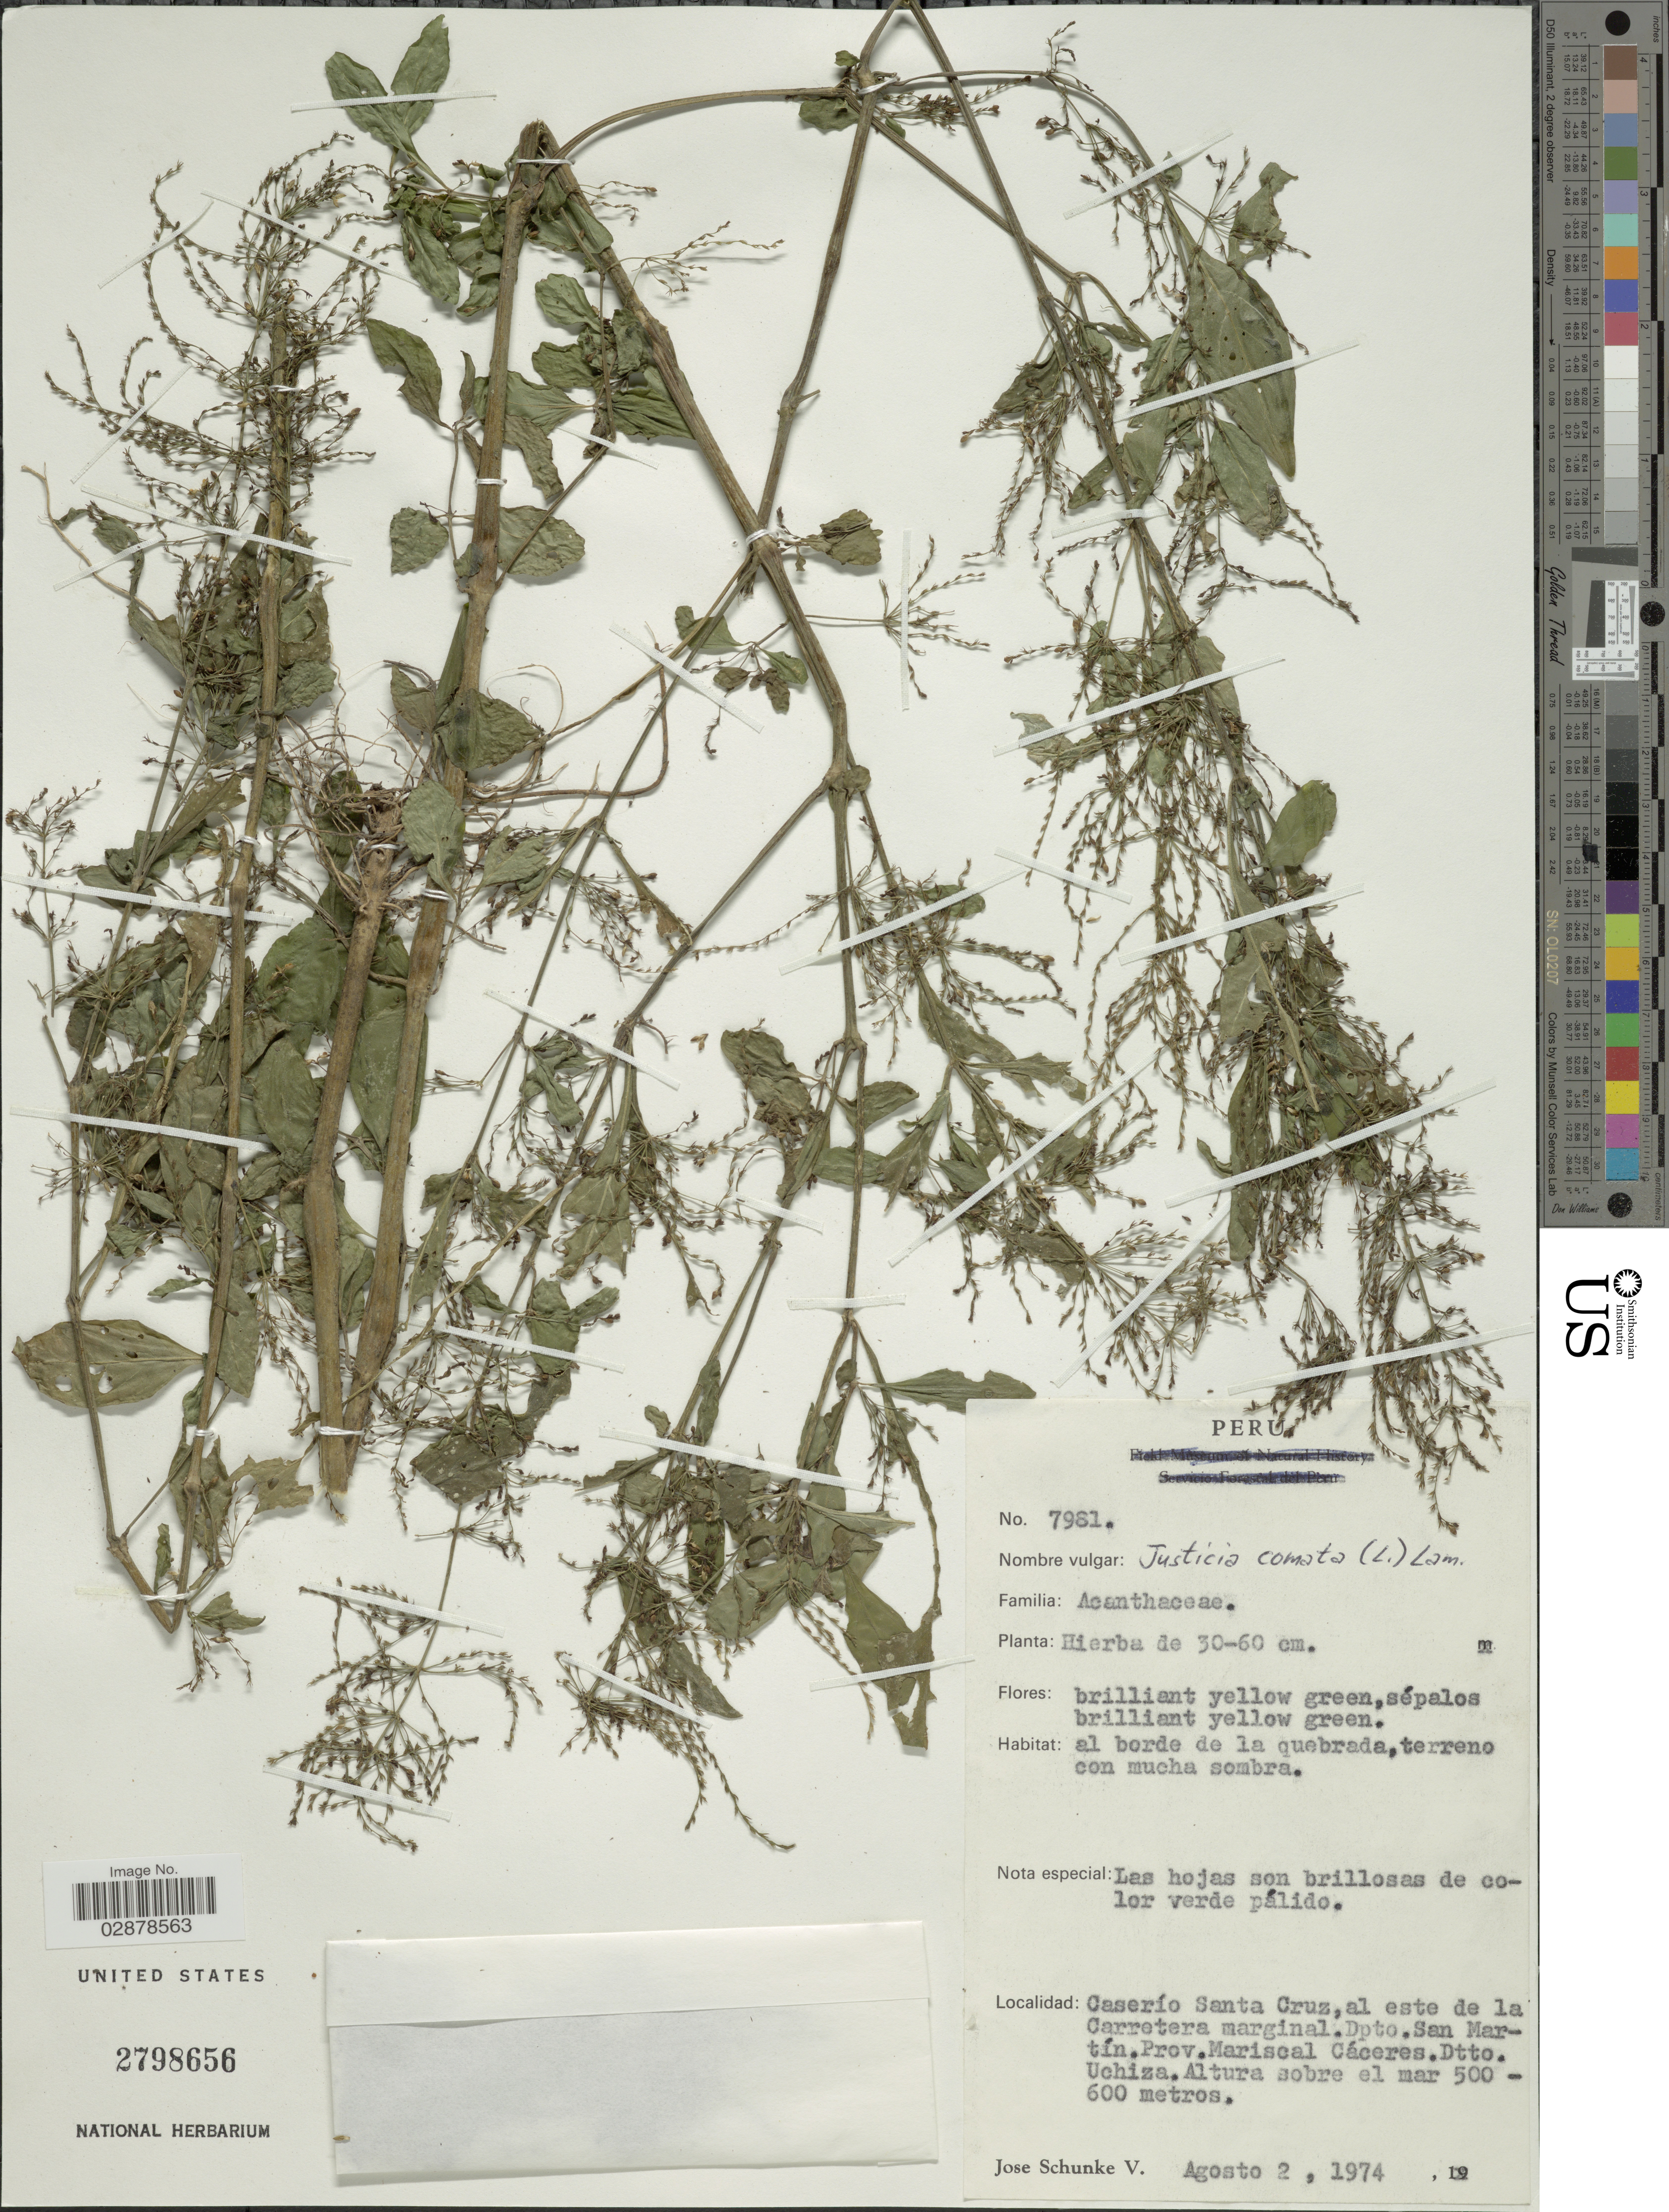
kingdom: Plantae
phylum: Tracheophyta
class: Magnoliopsida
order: Lamiales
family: Acanthaceae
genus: Justicia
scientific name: Justicia comata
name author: (L.) Lam.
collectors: J. Schunke Vigo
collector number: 7981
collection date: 1974-08-02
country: Peru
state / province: San Martín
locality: Caserío Santa Cruz, al este de la Carretera marginal, Dpto. San Martín, Prov. Mariscal Cáceres, Dtto. Uchiza.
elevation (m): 500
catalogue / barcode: US 2798656